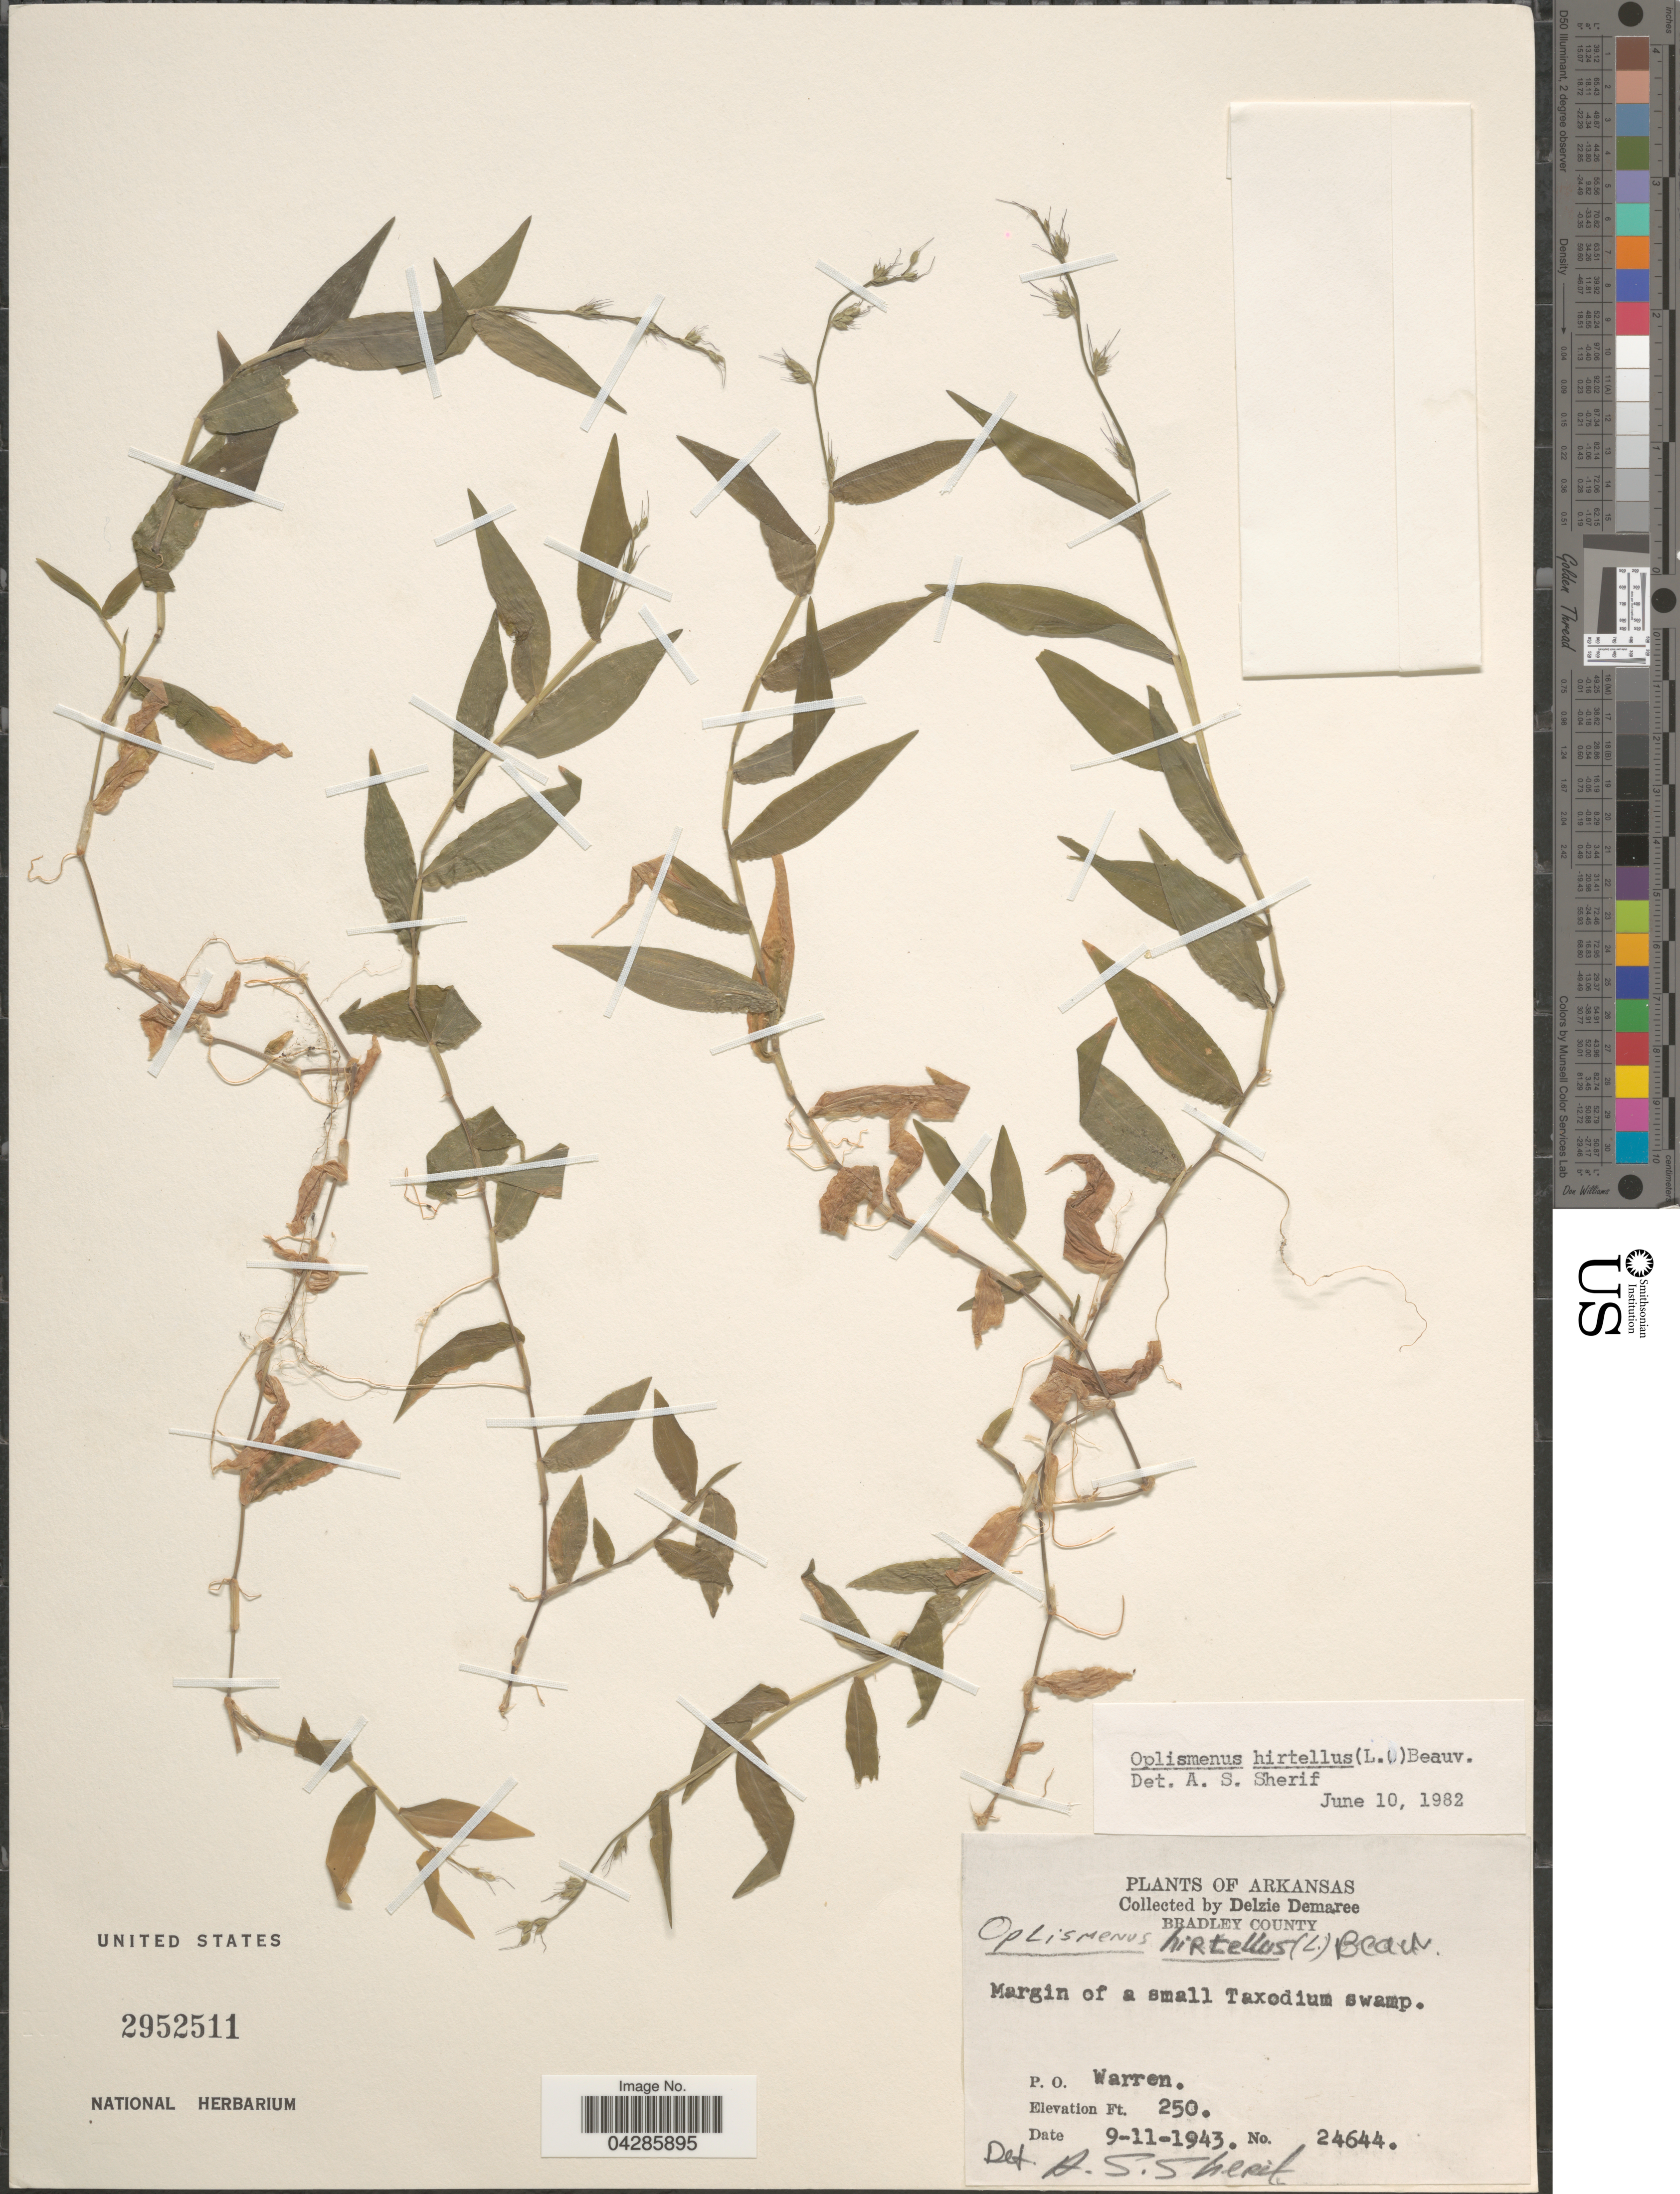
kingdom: Plantae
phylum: Tracheophyta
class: Liliopsida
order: Poales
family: Poaceae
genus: Oplismenus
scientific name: Oplismenus hirtellus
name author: (L.) P. Beauv.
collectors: D. Demaree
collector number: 24644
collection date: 1943-09-11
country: United States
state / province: Arkansas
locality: Bradley County. Margin of a small Taxodium swamp. P. O. Warren.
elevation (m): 76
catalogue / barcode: US 2952511